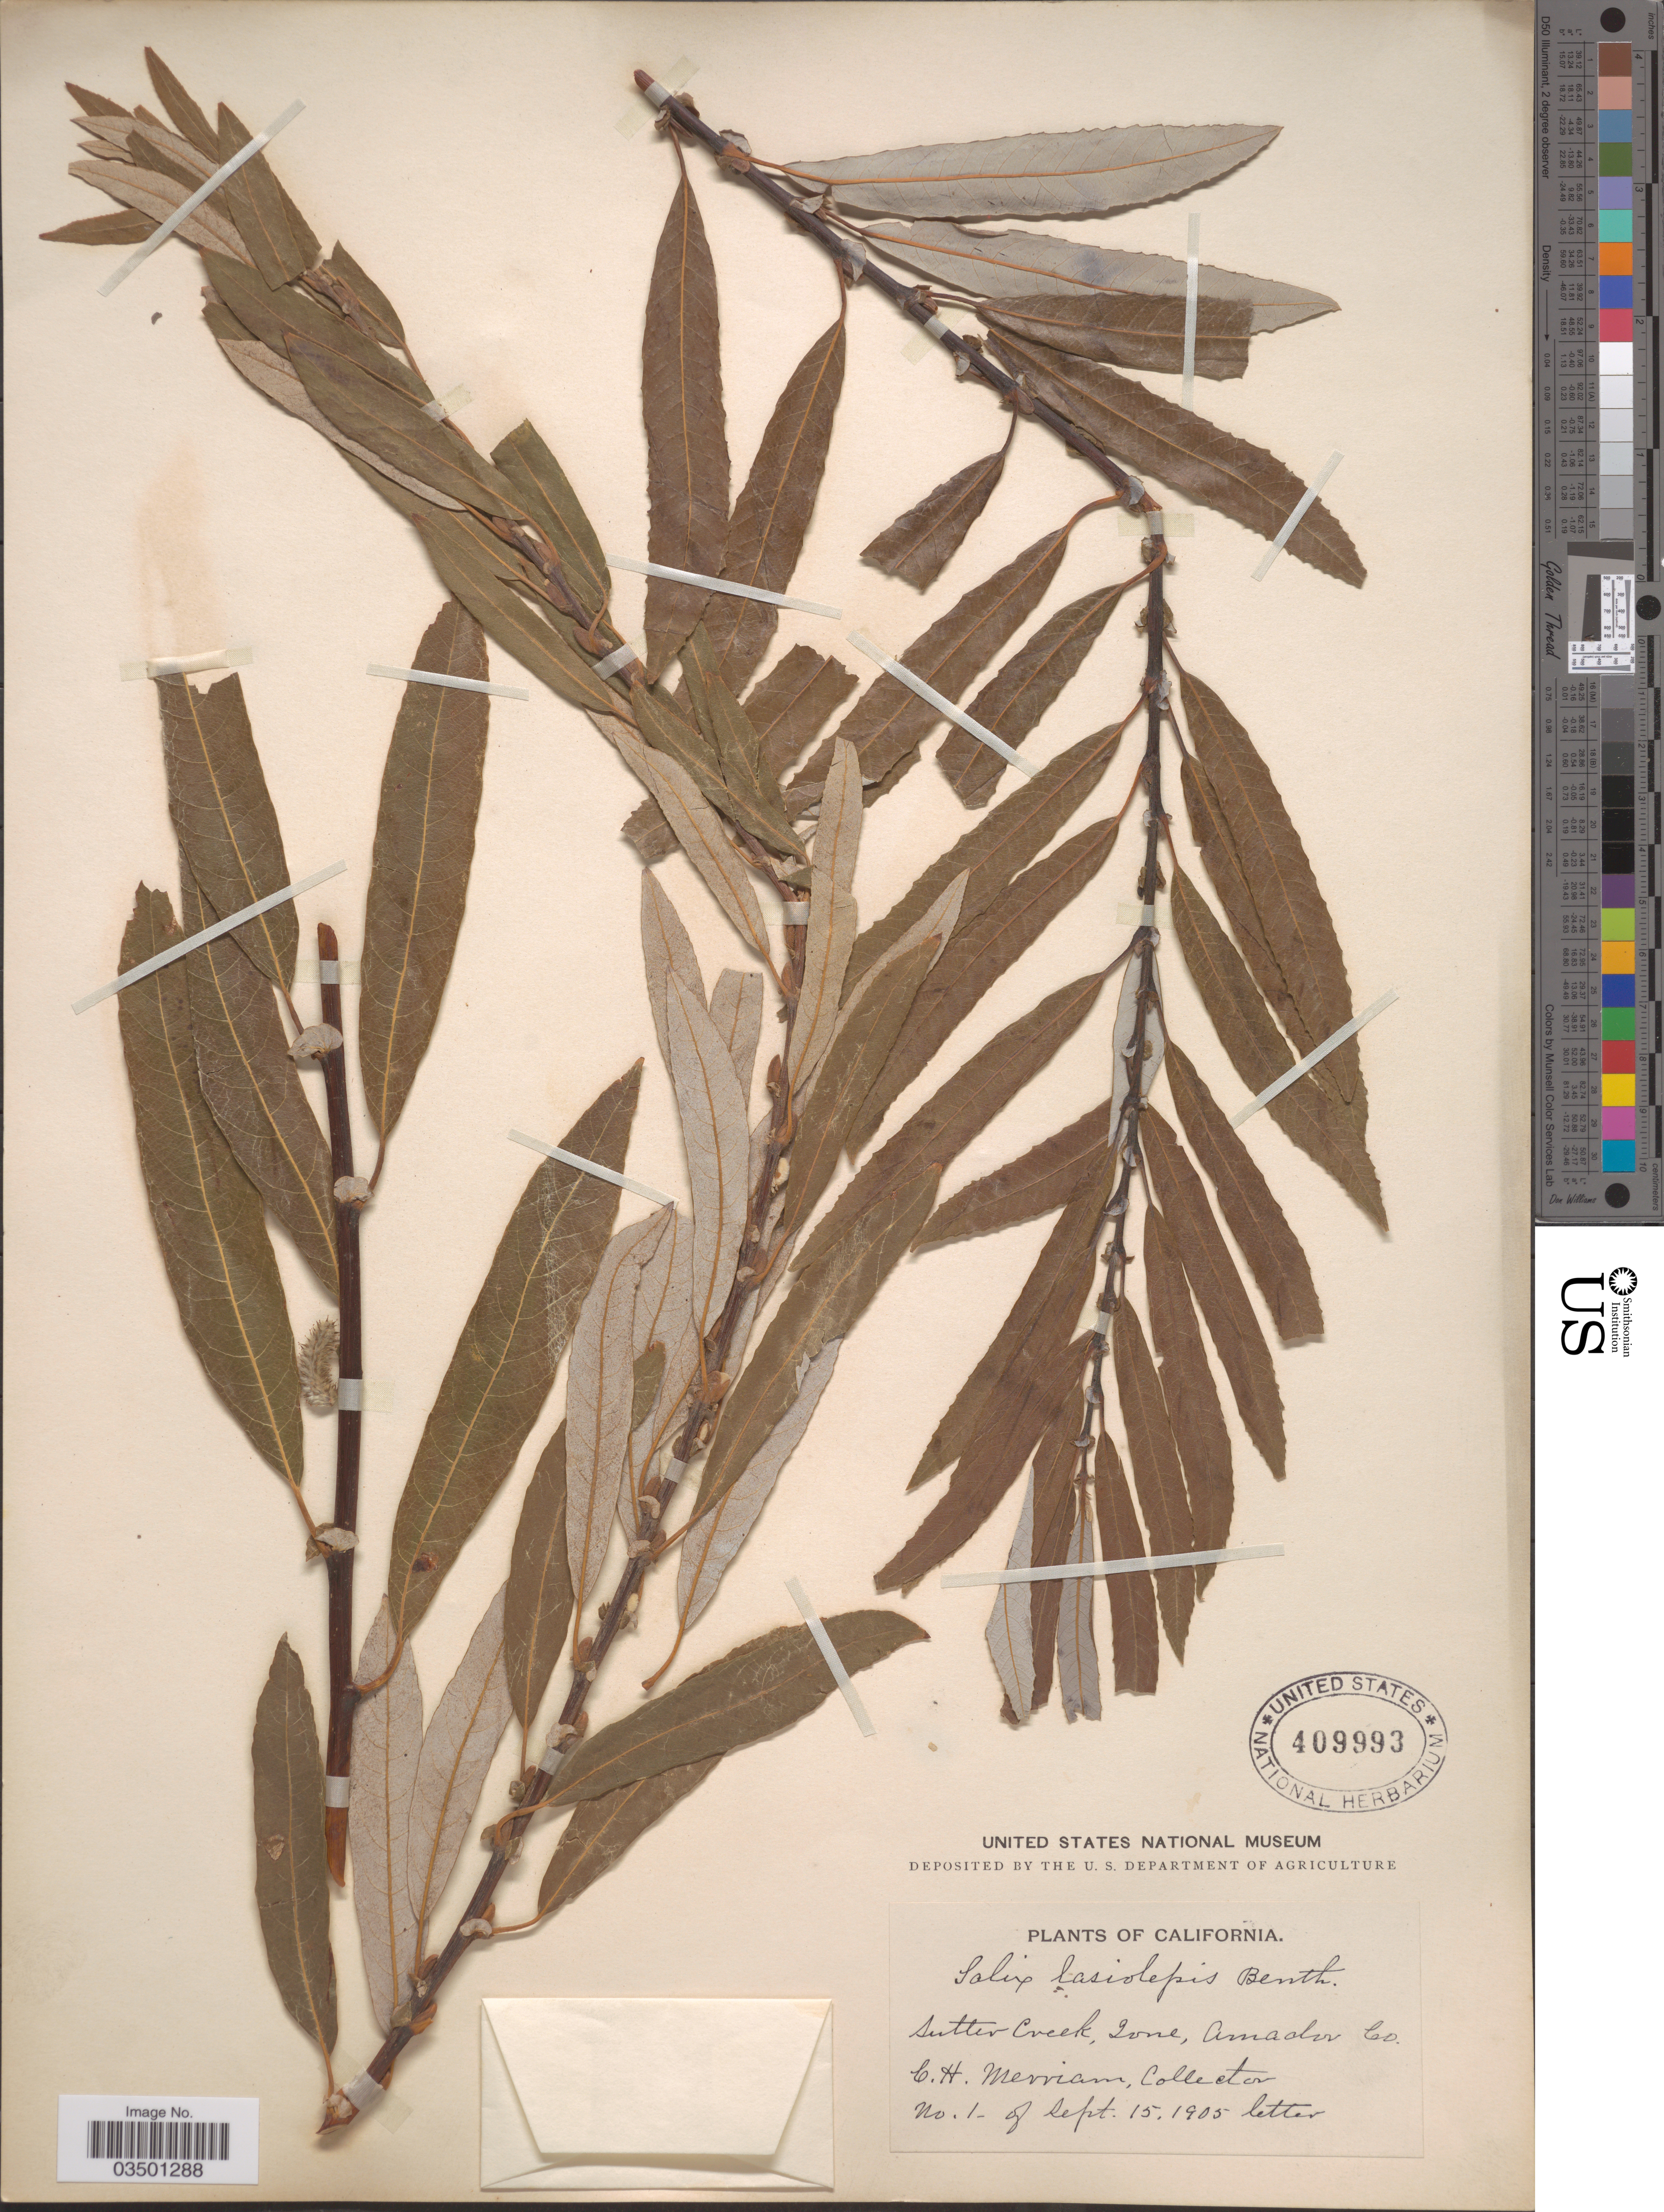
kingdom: Plantae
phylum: Tracheophyta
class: Magnoliopsida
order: Malpighiales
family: Salicaceae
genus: Salix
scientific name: Salix lasiolepis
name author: Benth.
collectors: C. Merriam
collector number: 1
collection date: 1905-09-15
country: United States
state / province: California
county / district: Amador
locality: Sutter Creek, Ione, Amador Co.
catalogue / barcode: US 409993